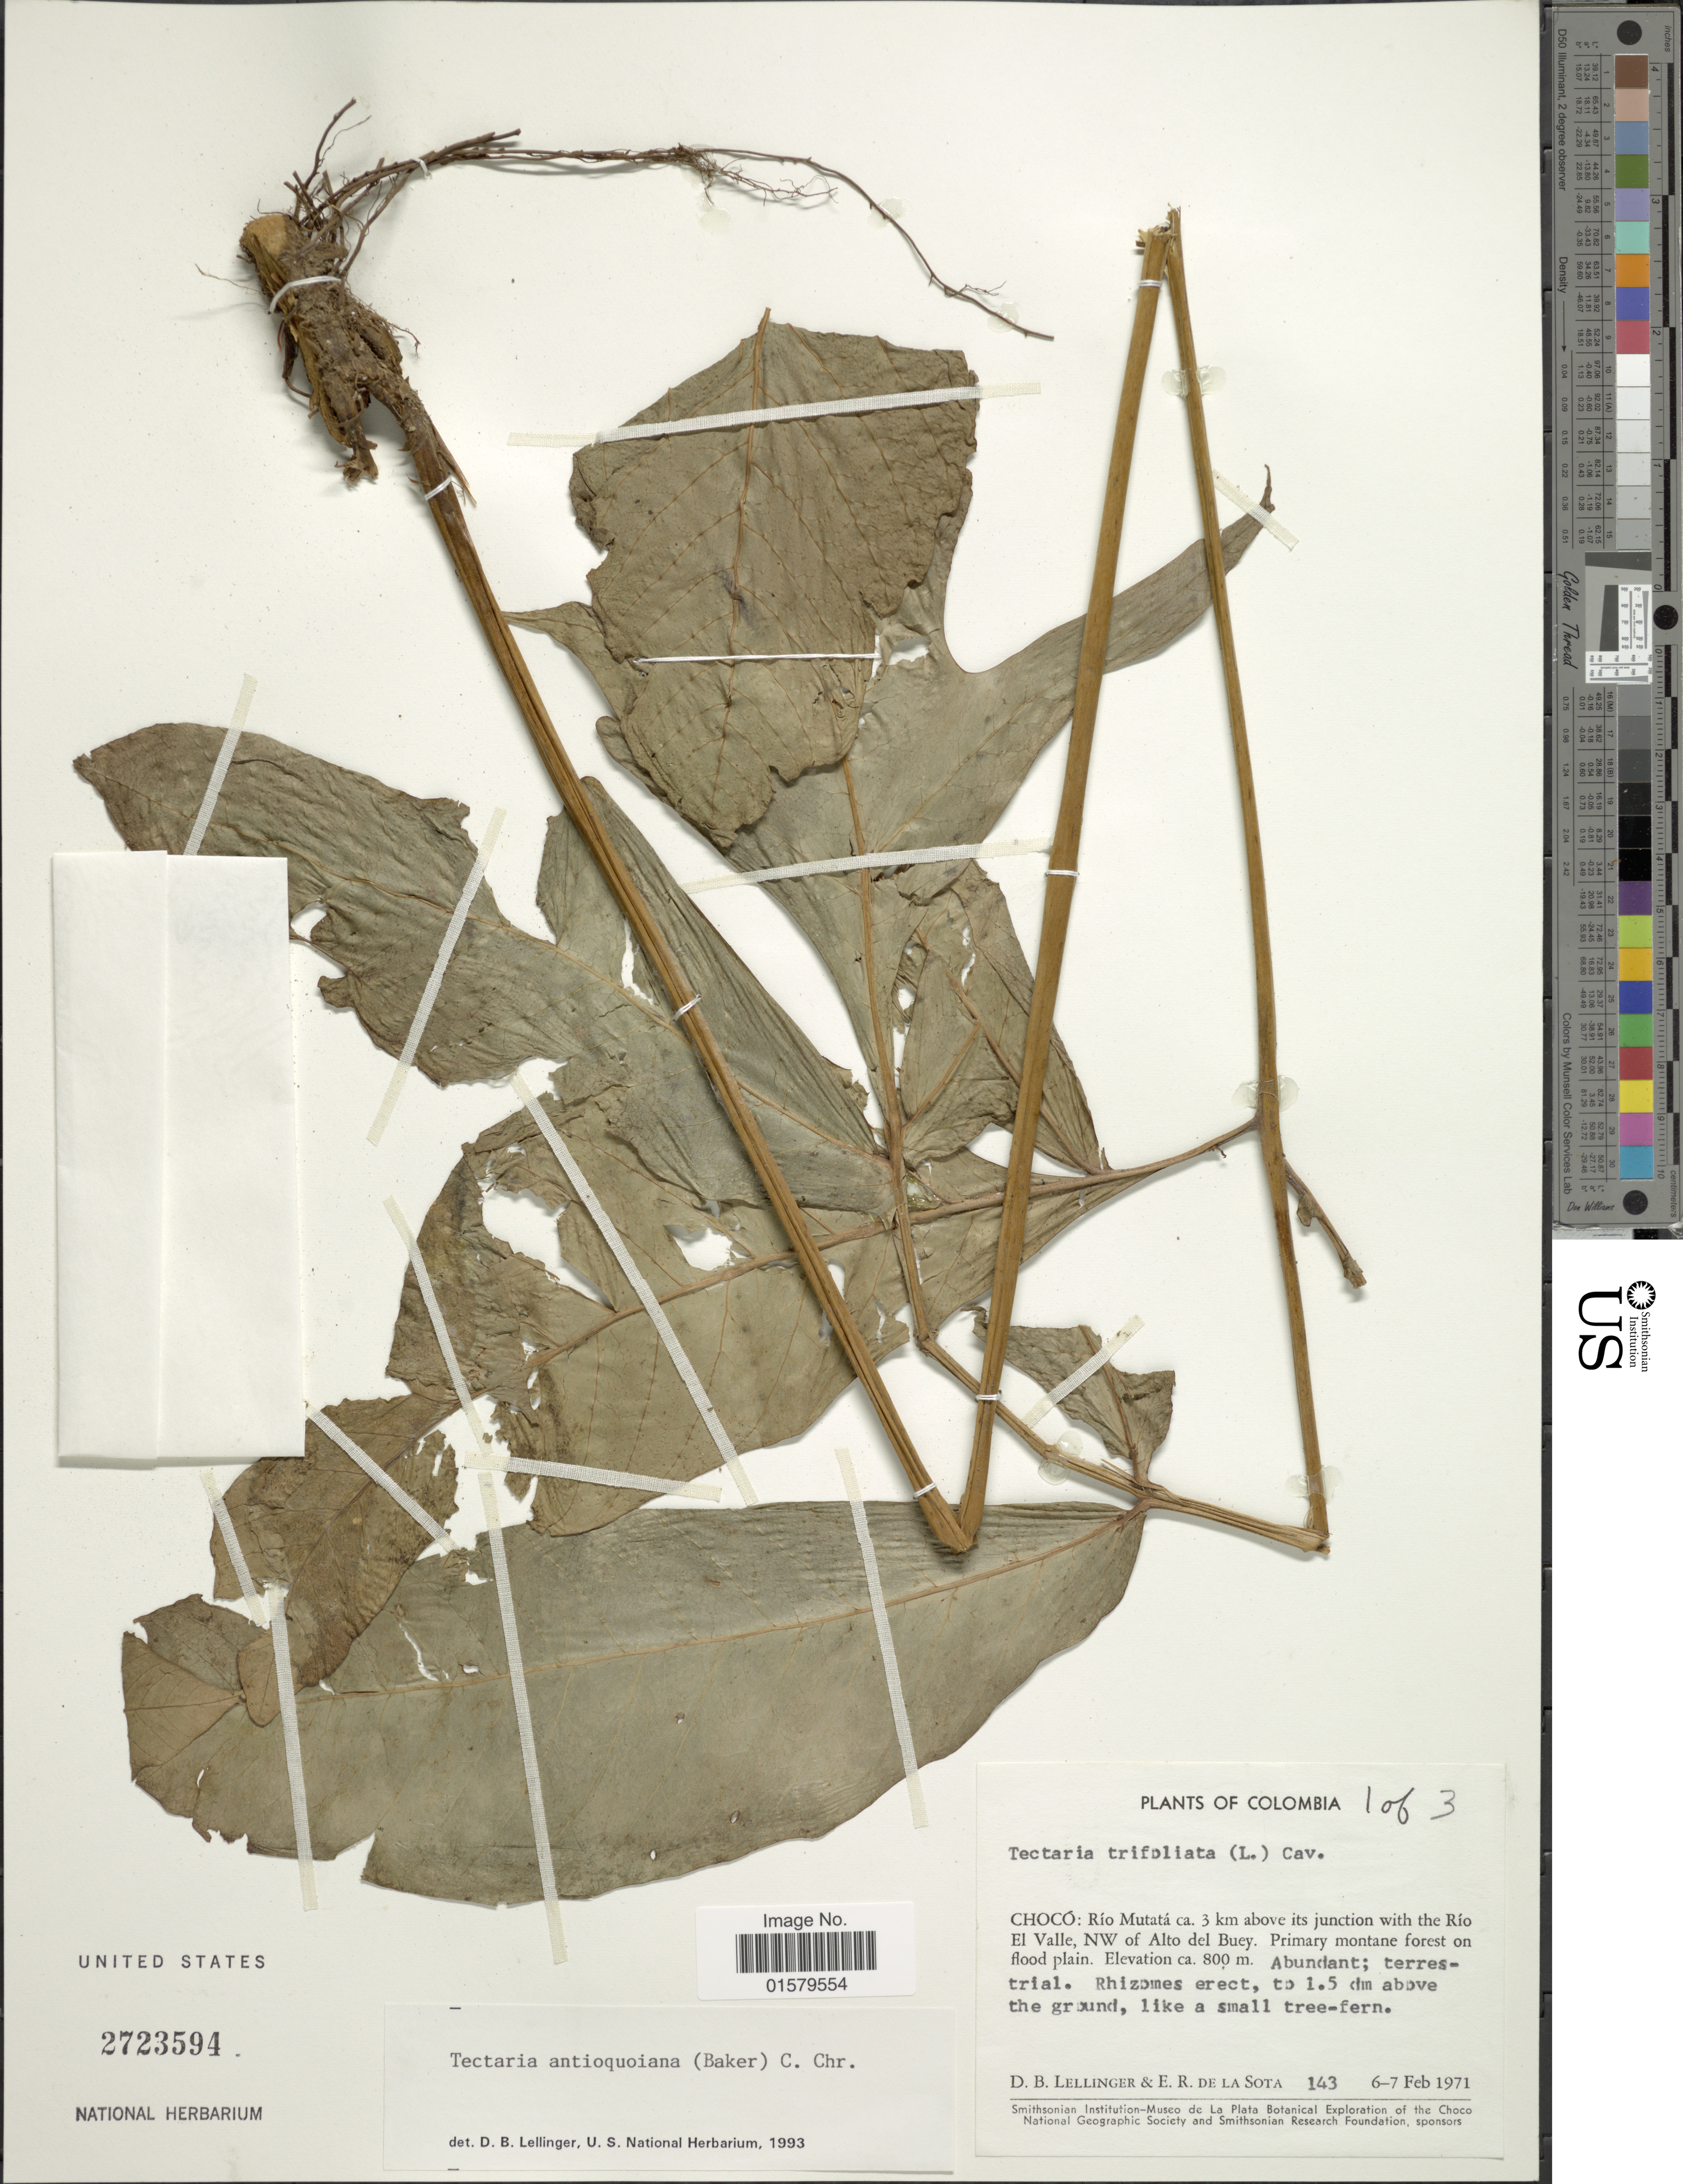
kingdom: Plantae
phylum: Tracheophyta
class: Polypodiopsida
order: Polypodiales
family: Tectariaceae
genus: Tectaria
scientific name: Tectaria antioquiana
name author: (Baker) C. Chr.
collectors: D. B. Lellinger & E. R. de la Sota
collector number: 143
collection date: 1971-02-06/1971-02-07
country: Colombia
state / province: Chocó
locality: Rio Mutata, ca. 3 km above its junction with the Rio El Valle, NW of Alto del Buey. Primary forest on flood plain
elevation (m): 800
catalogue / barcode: US 2723594